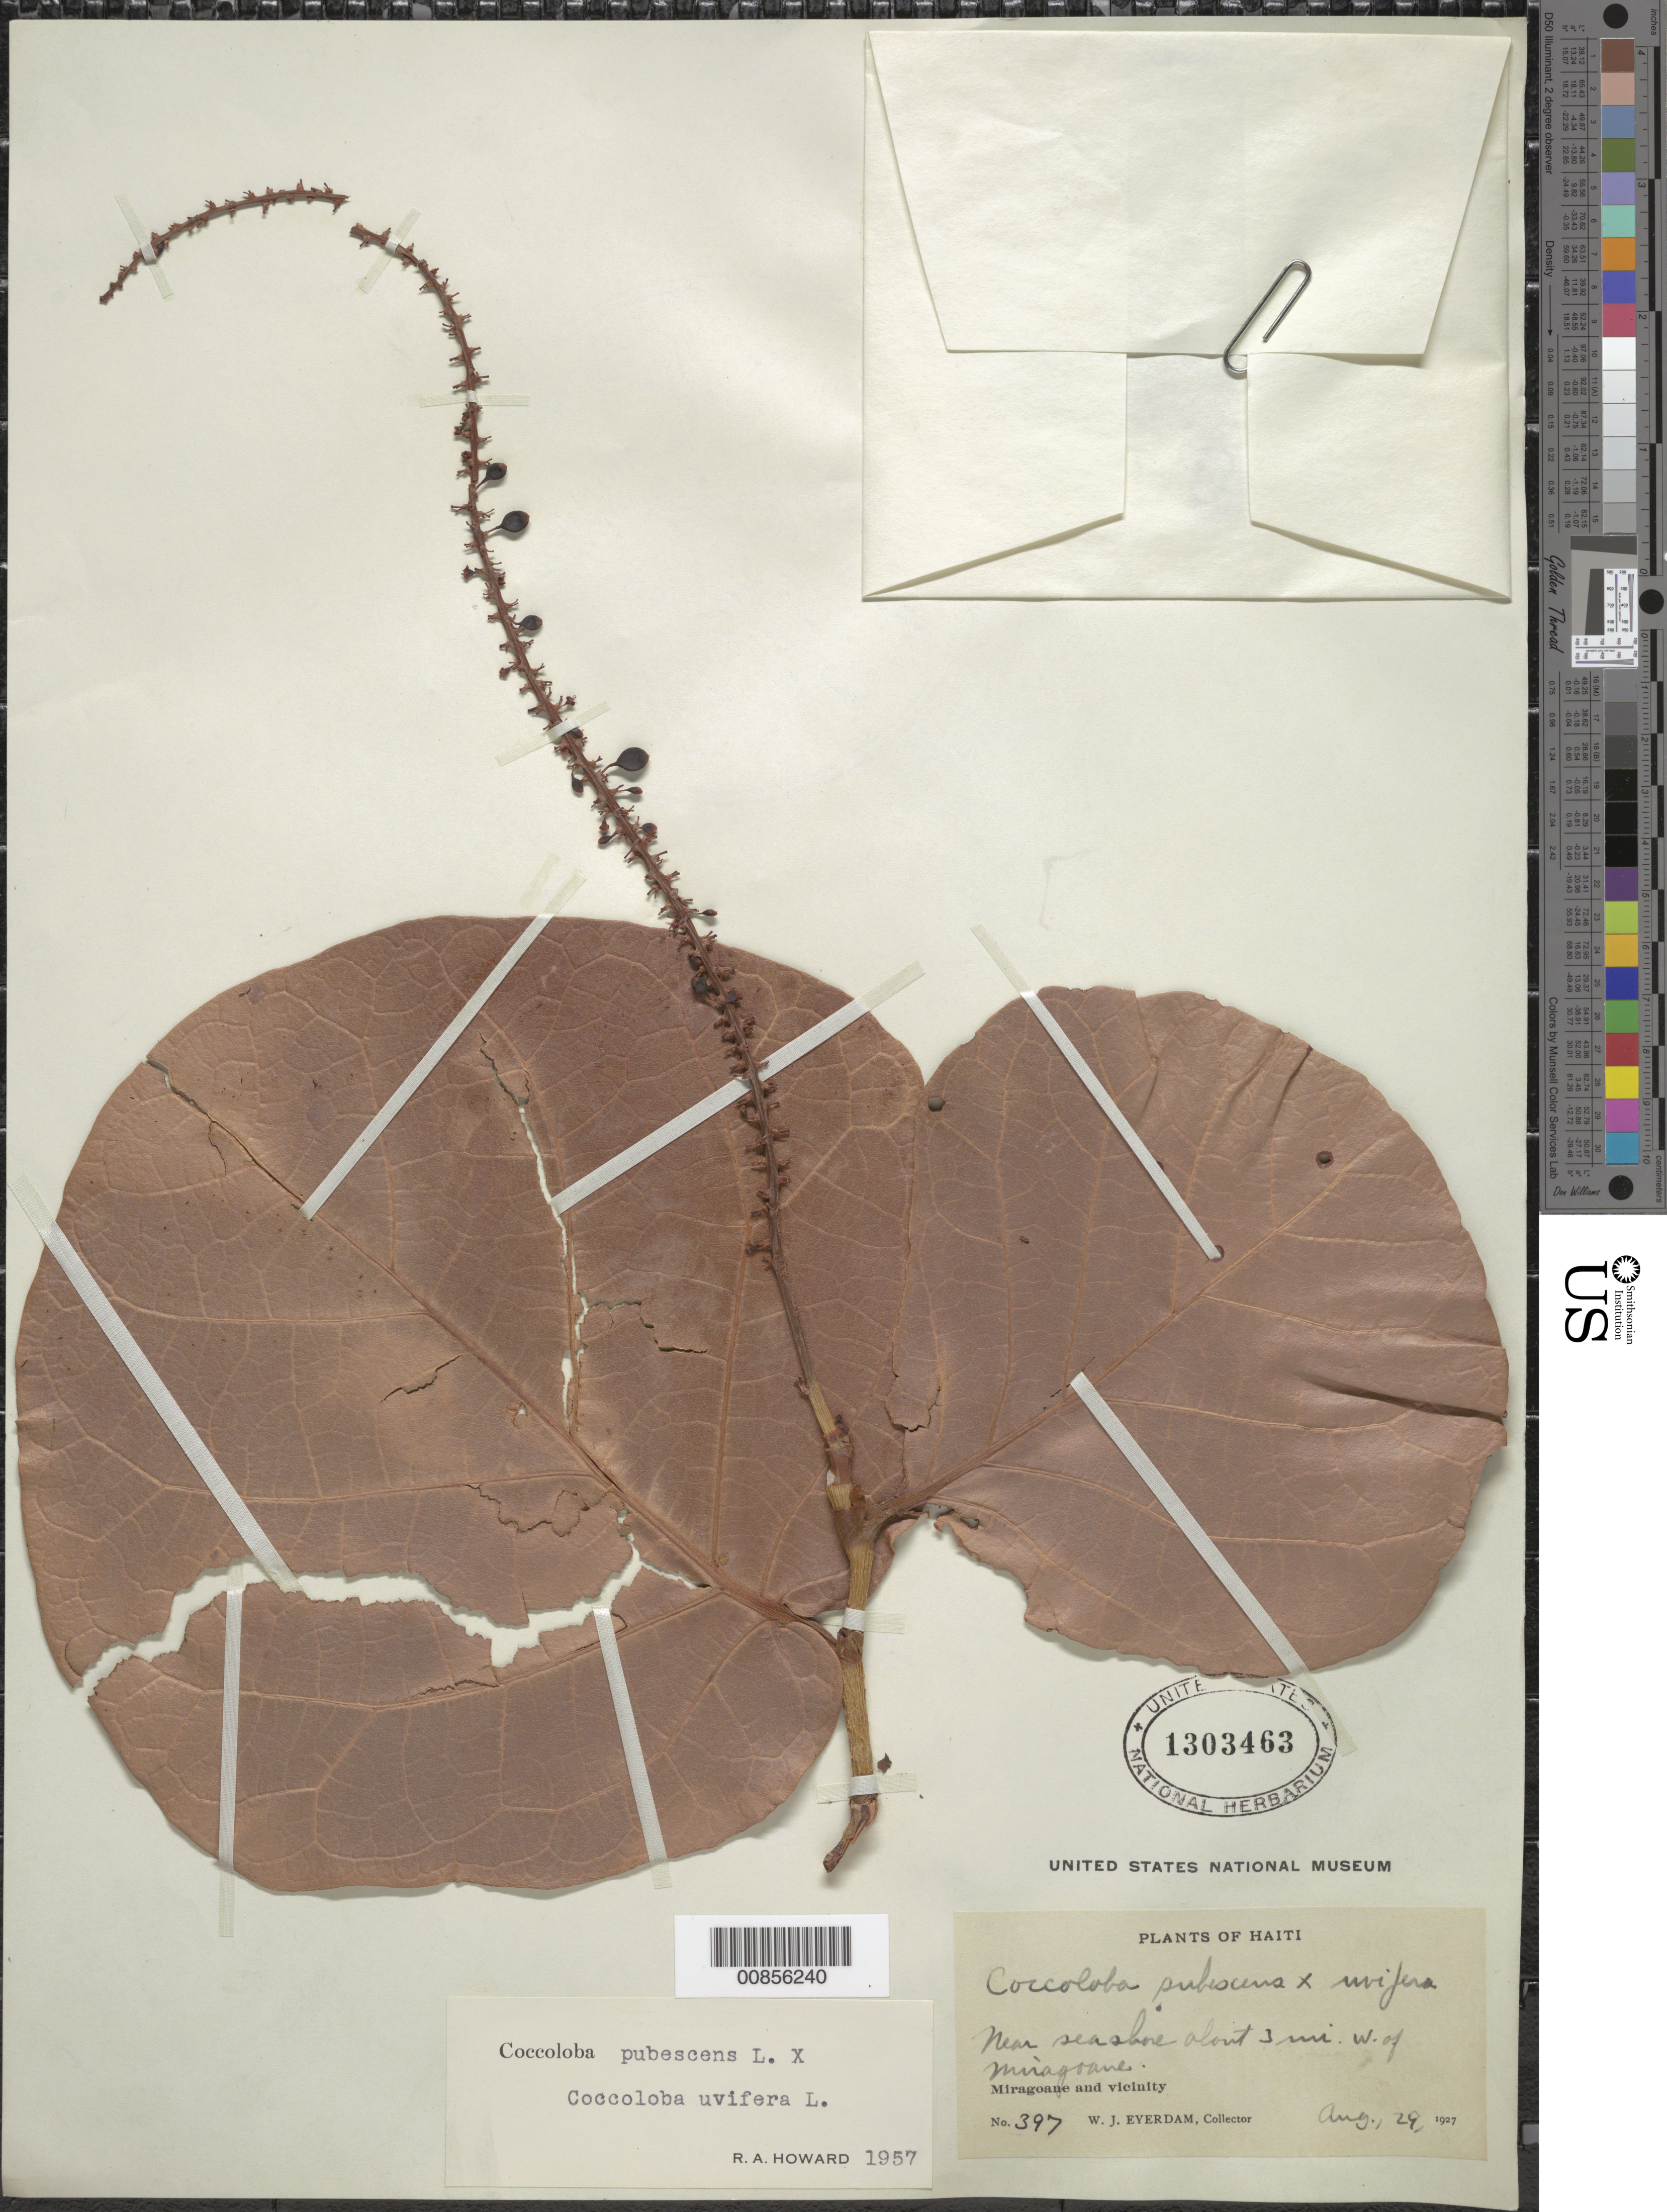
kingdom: Plantae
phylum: Tracheophyta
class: Magnoliopsida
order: Caryophyllales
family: Polygonaceae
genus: Coccoloba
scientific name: Coccoloba uvifera x C. pubescens L.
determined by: Howard, R. A.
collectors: W. J. Eyerdam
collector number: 397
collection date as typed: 29 Aug 1927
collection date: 1927-08-29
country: Haiti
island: Hispaniola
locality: Near sea shore about 3 mi. W of Miragoane.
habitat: Near sea shore.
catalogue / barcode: US 1303463